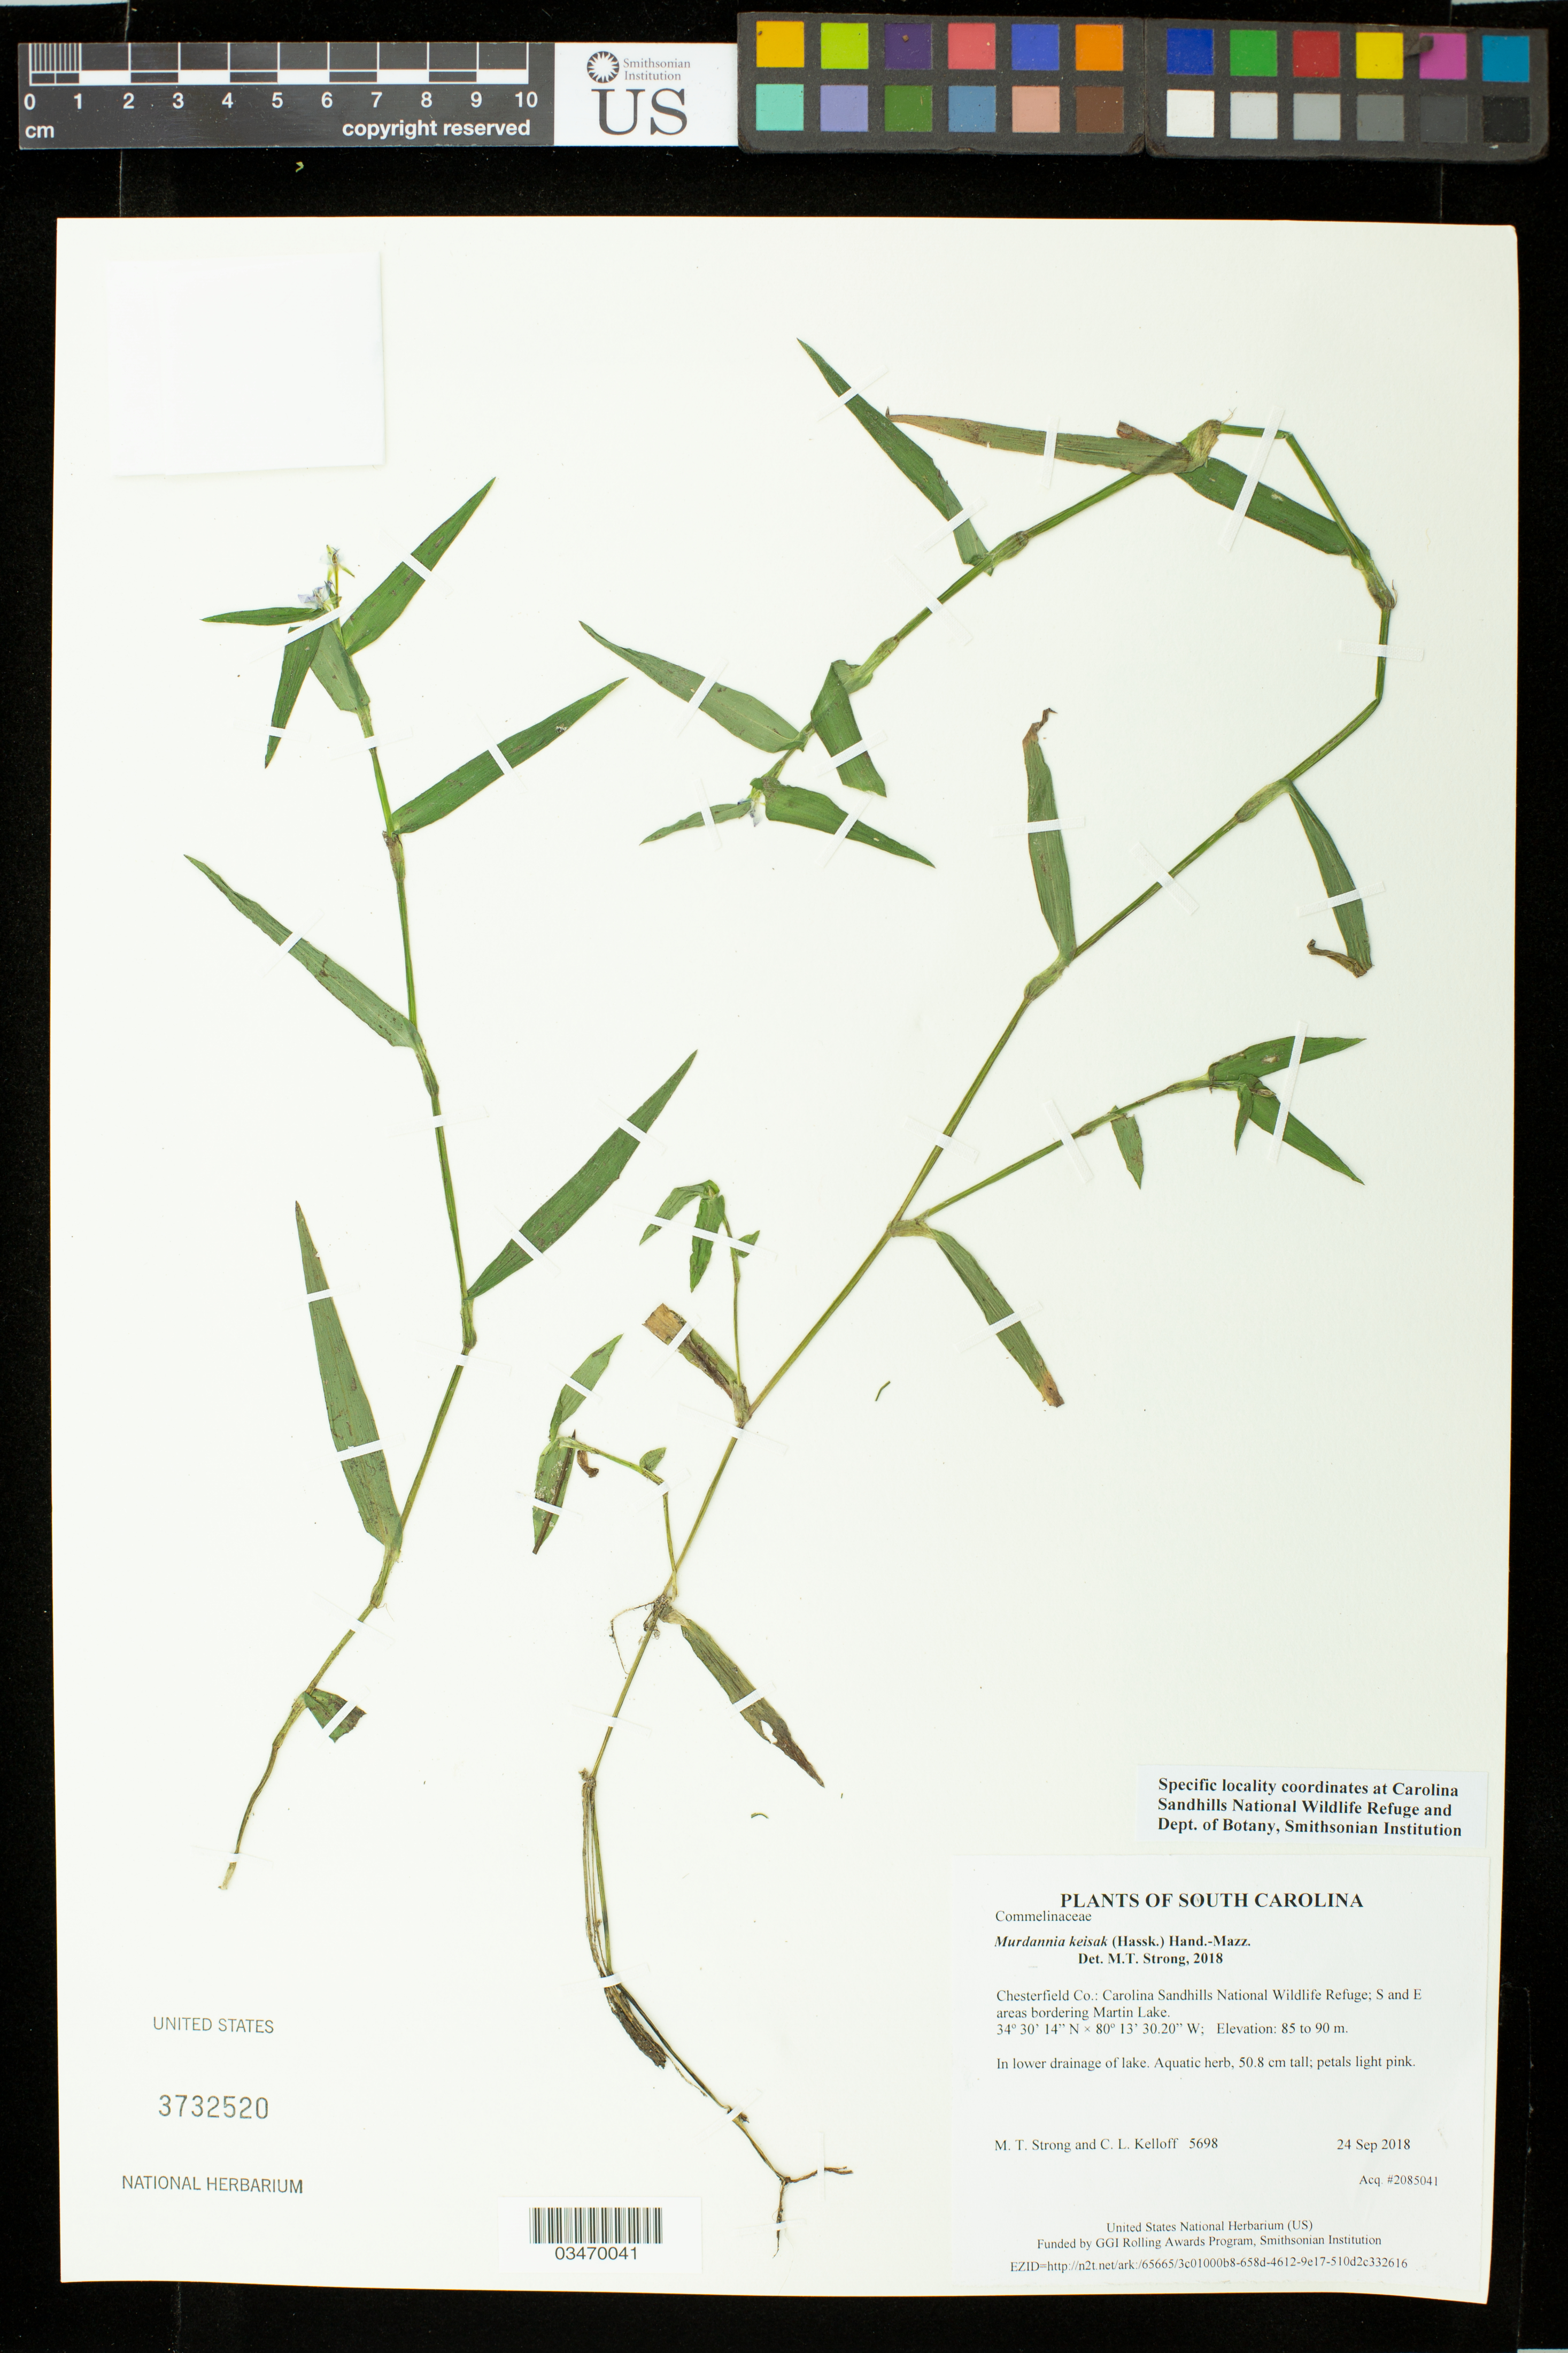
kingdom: Plantae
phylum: Tracheophyta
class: Liliopsida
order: Commelinales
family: Commelinaceae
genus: Murdannia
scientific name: Murdannia keisak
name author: (Hassk.) Hand.-Mazz.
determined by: Strong, M. T., (US), Smithsonian Institution - National Museum of Natural History (UNITED STATES)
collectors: M. T. Strong & C. L. Kelloff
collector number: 5698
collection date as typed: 24 Sep 2018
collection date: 2018-09-24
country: United States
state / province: South Carolina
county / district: Chesterfield Co.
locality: Carolina Sandhills National Wildlife Refuge; S and E areas bordering Martin Lake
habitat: In lower drainage of lake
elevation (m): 85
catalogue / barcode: US 3732520